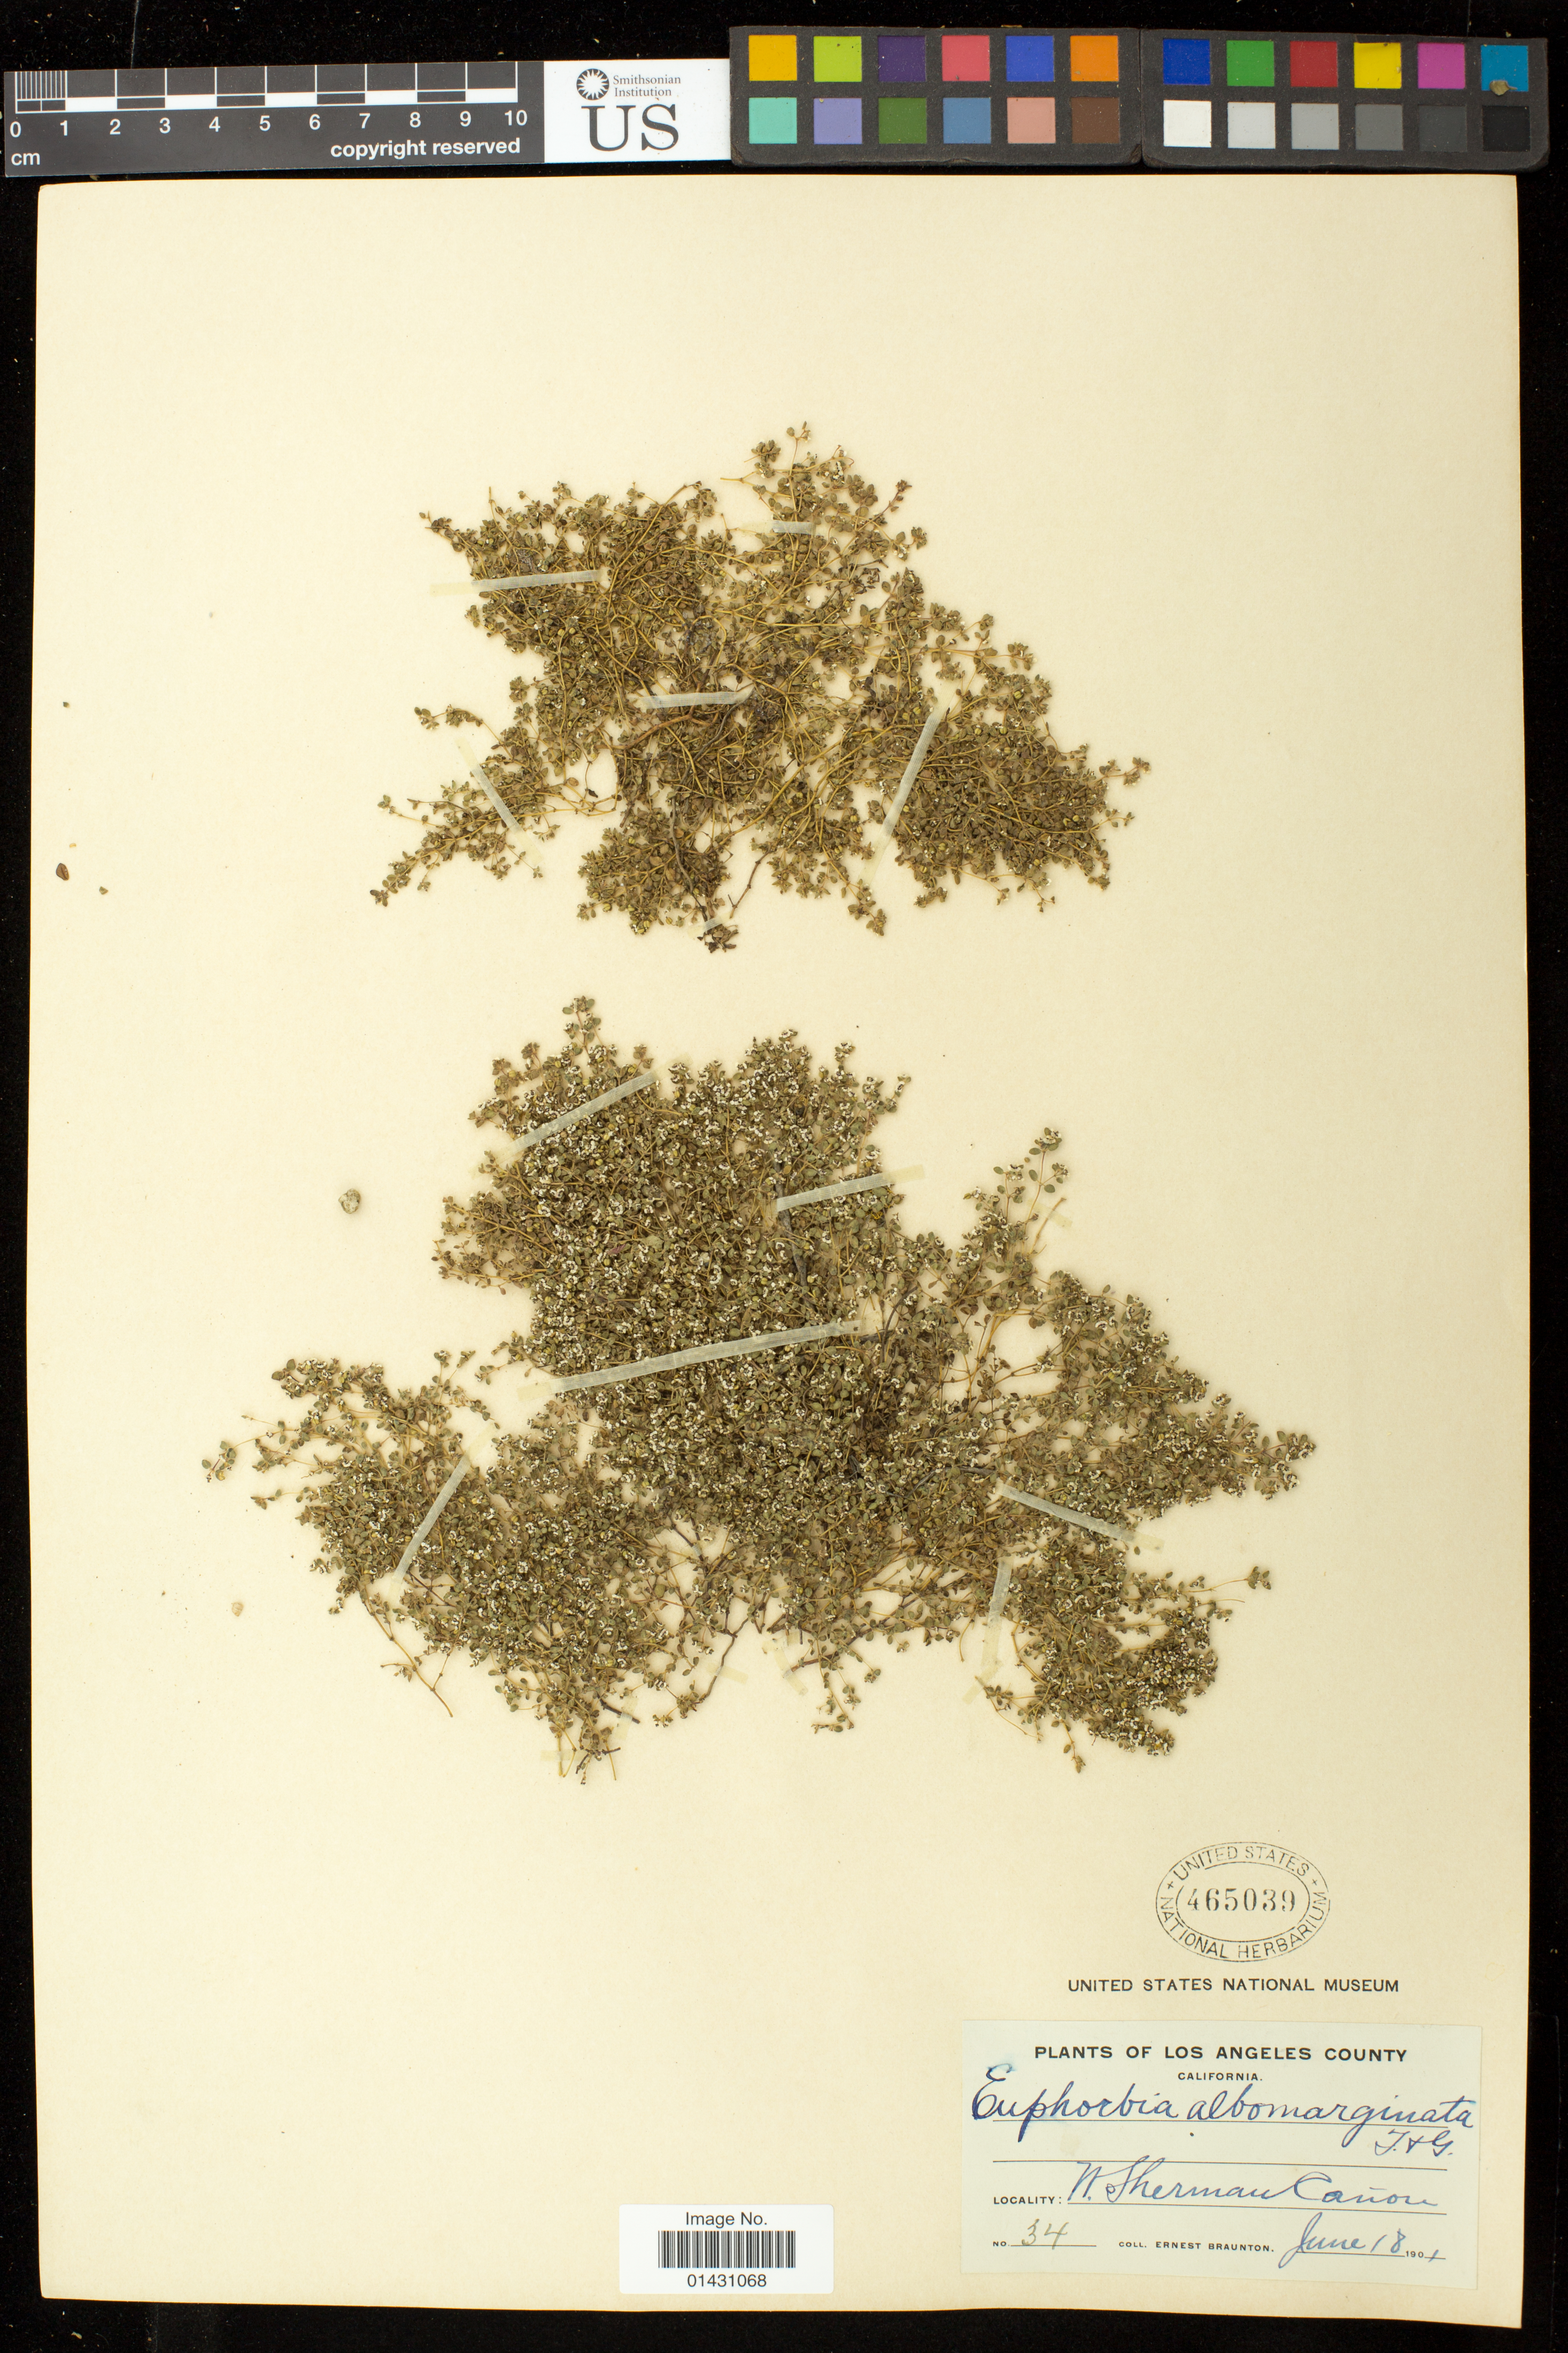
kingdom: Plantae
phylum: Tracheophyta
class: Magnoliopsida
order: Malpighiales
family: Euphorbiaceae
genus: Euphorbia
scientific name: Euphorbia polycarpa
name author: Benth.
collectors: E. Braunton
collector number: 34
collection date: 1901-06-18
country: United States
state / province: California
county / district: Los Angeles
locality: W. Sherman Canon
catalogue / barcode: US 465039